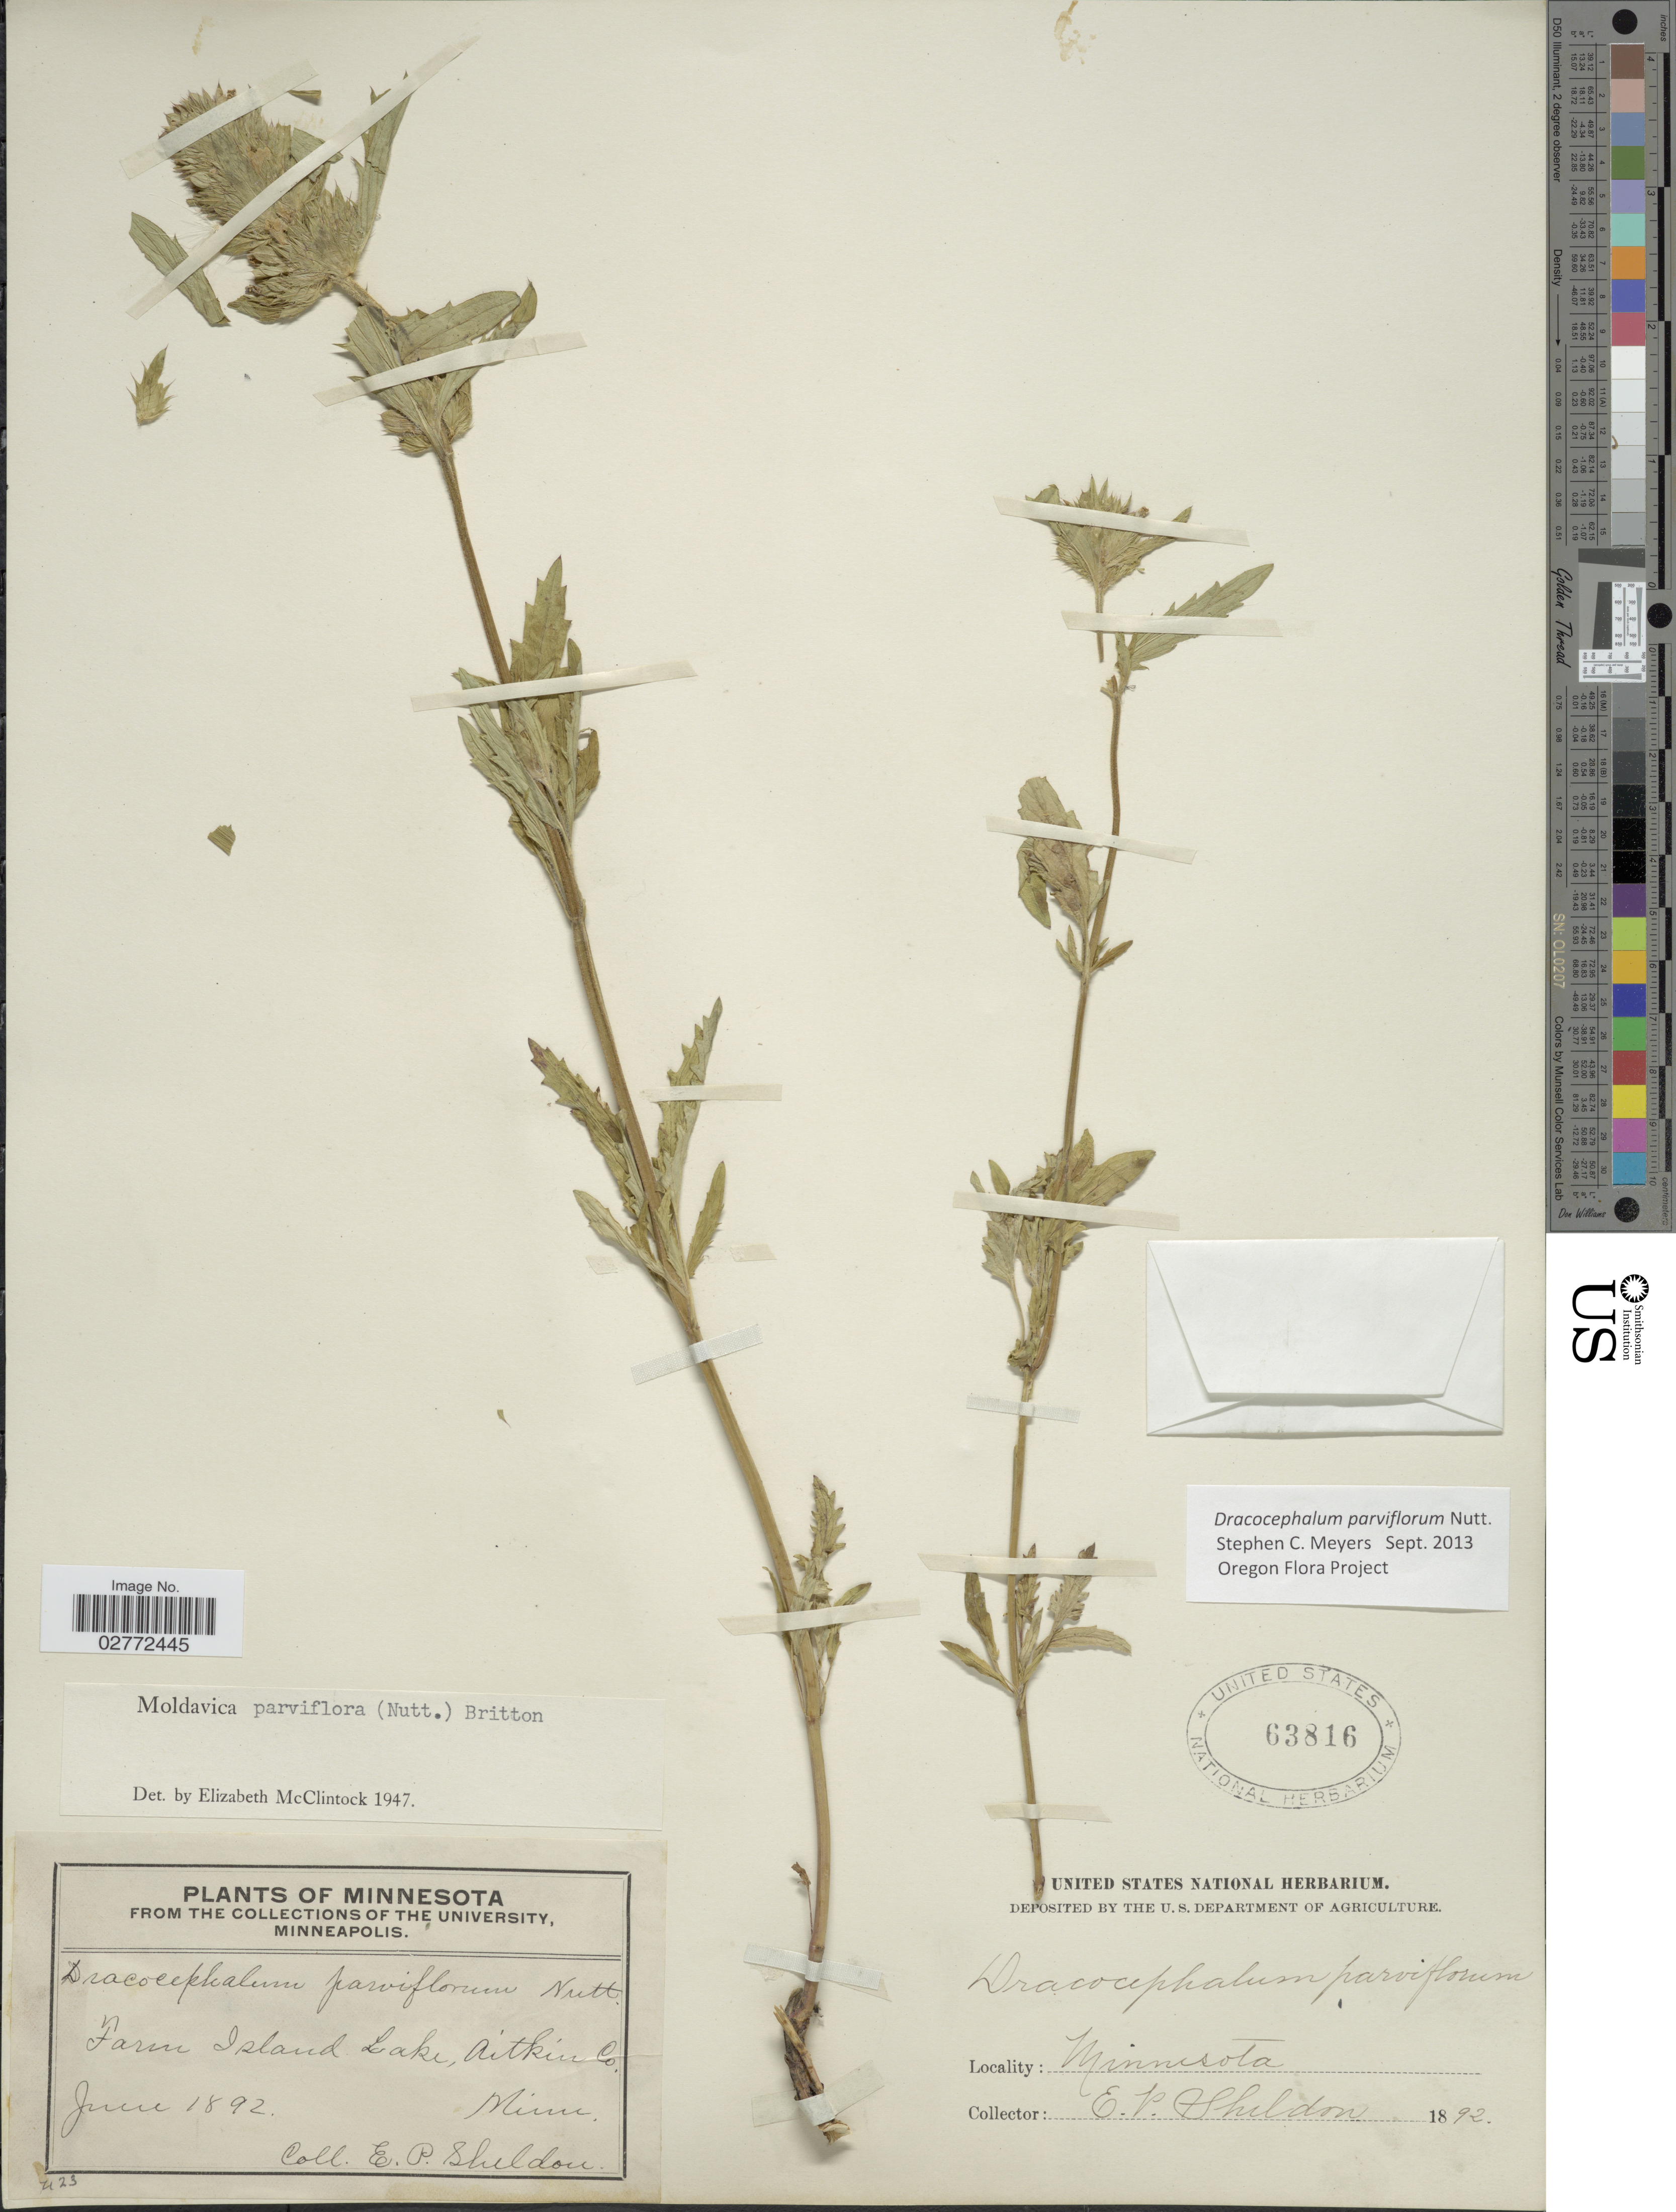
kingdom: Plantae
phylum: Tracheophyta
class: Magnoliopsida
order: Lamiales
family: Lamiaceae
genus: Dracocephalum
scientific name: Dracocephalum parviflorum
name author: Nutt.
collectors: E. P. Sheldon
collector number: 423?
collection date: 1892-06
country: United States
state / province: Minnesota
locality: Farm Island Lake, Aitkin Co.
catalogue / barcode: US 63816